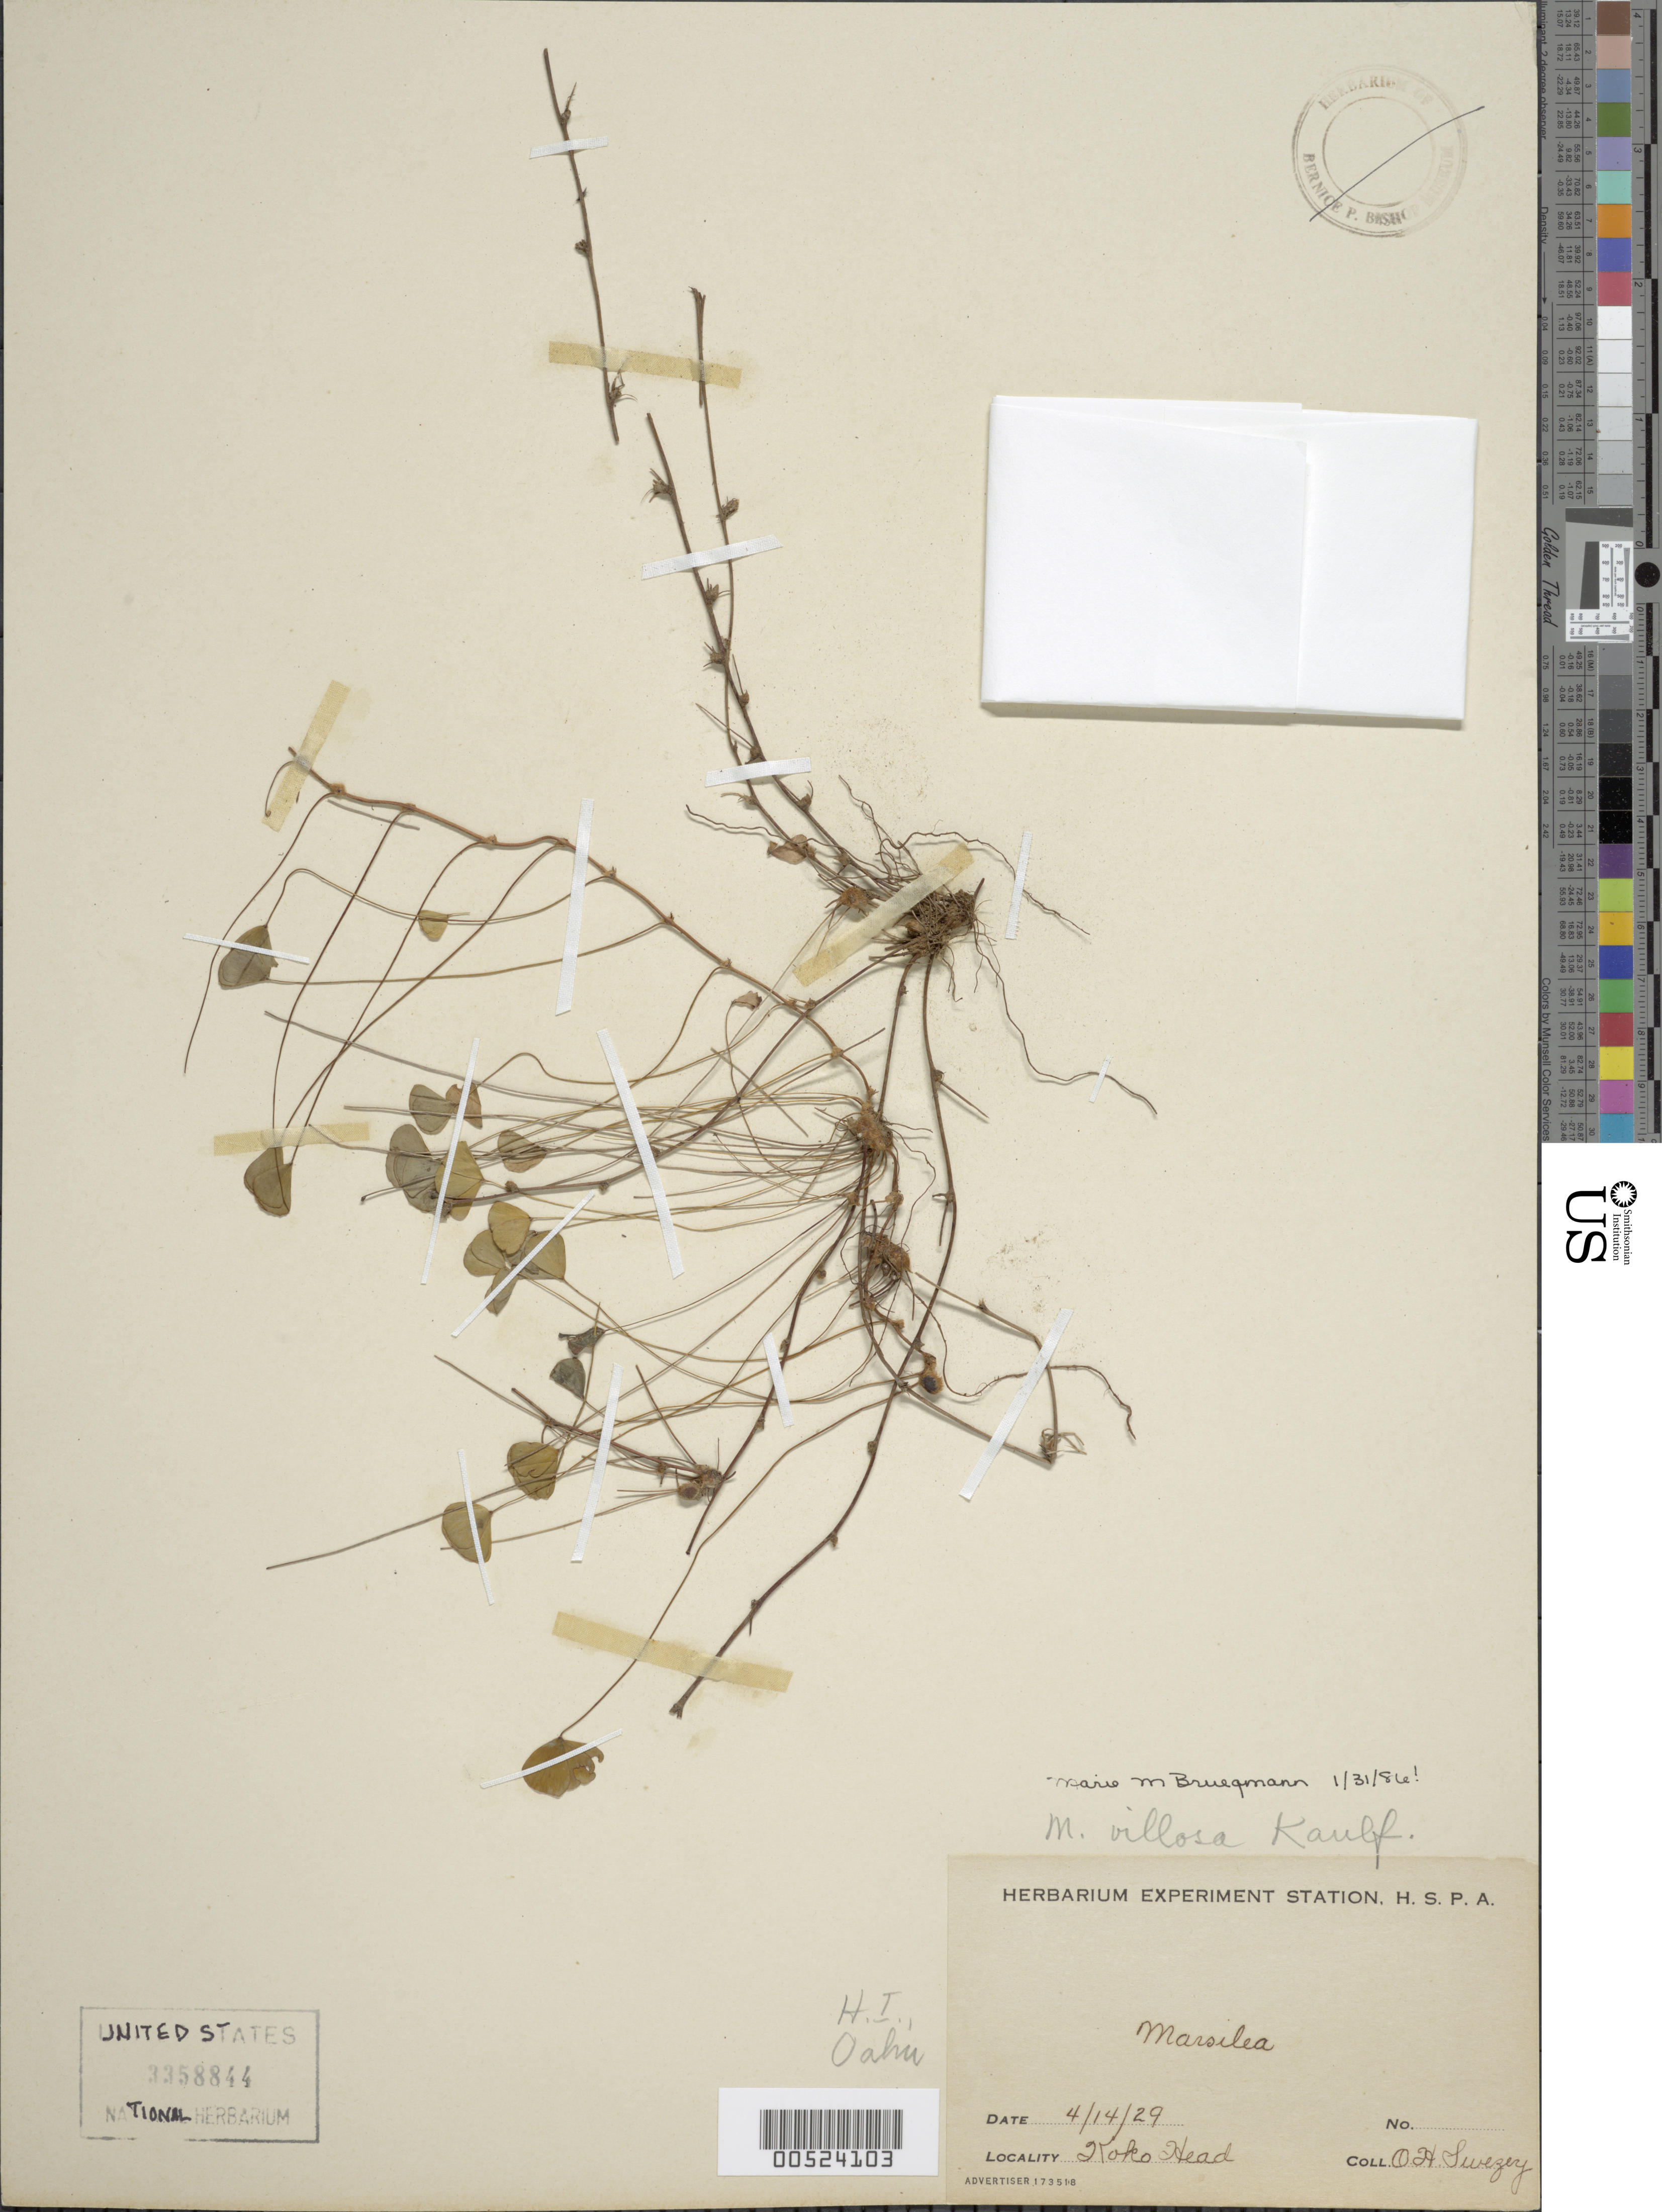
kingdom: Plantae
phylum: Tracheophyta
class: Polypodiopsida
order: Salviniales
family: Marsileaceae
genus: Marsilea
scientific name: Marsilea villosa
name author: Kaulf.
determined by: Bruegmann, M. M.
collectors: O. H. Swezey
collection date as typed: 14 Apr 1929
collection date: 1929-04-14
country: United States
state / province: Hawaii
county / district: Honolulu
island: Oahu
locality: Koko Head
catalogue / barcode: US 3358844